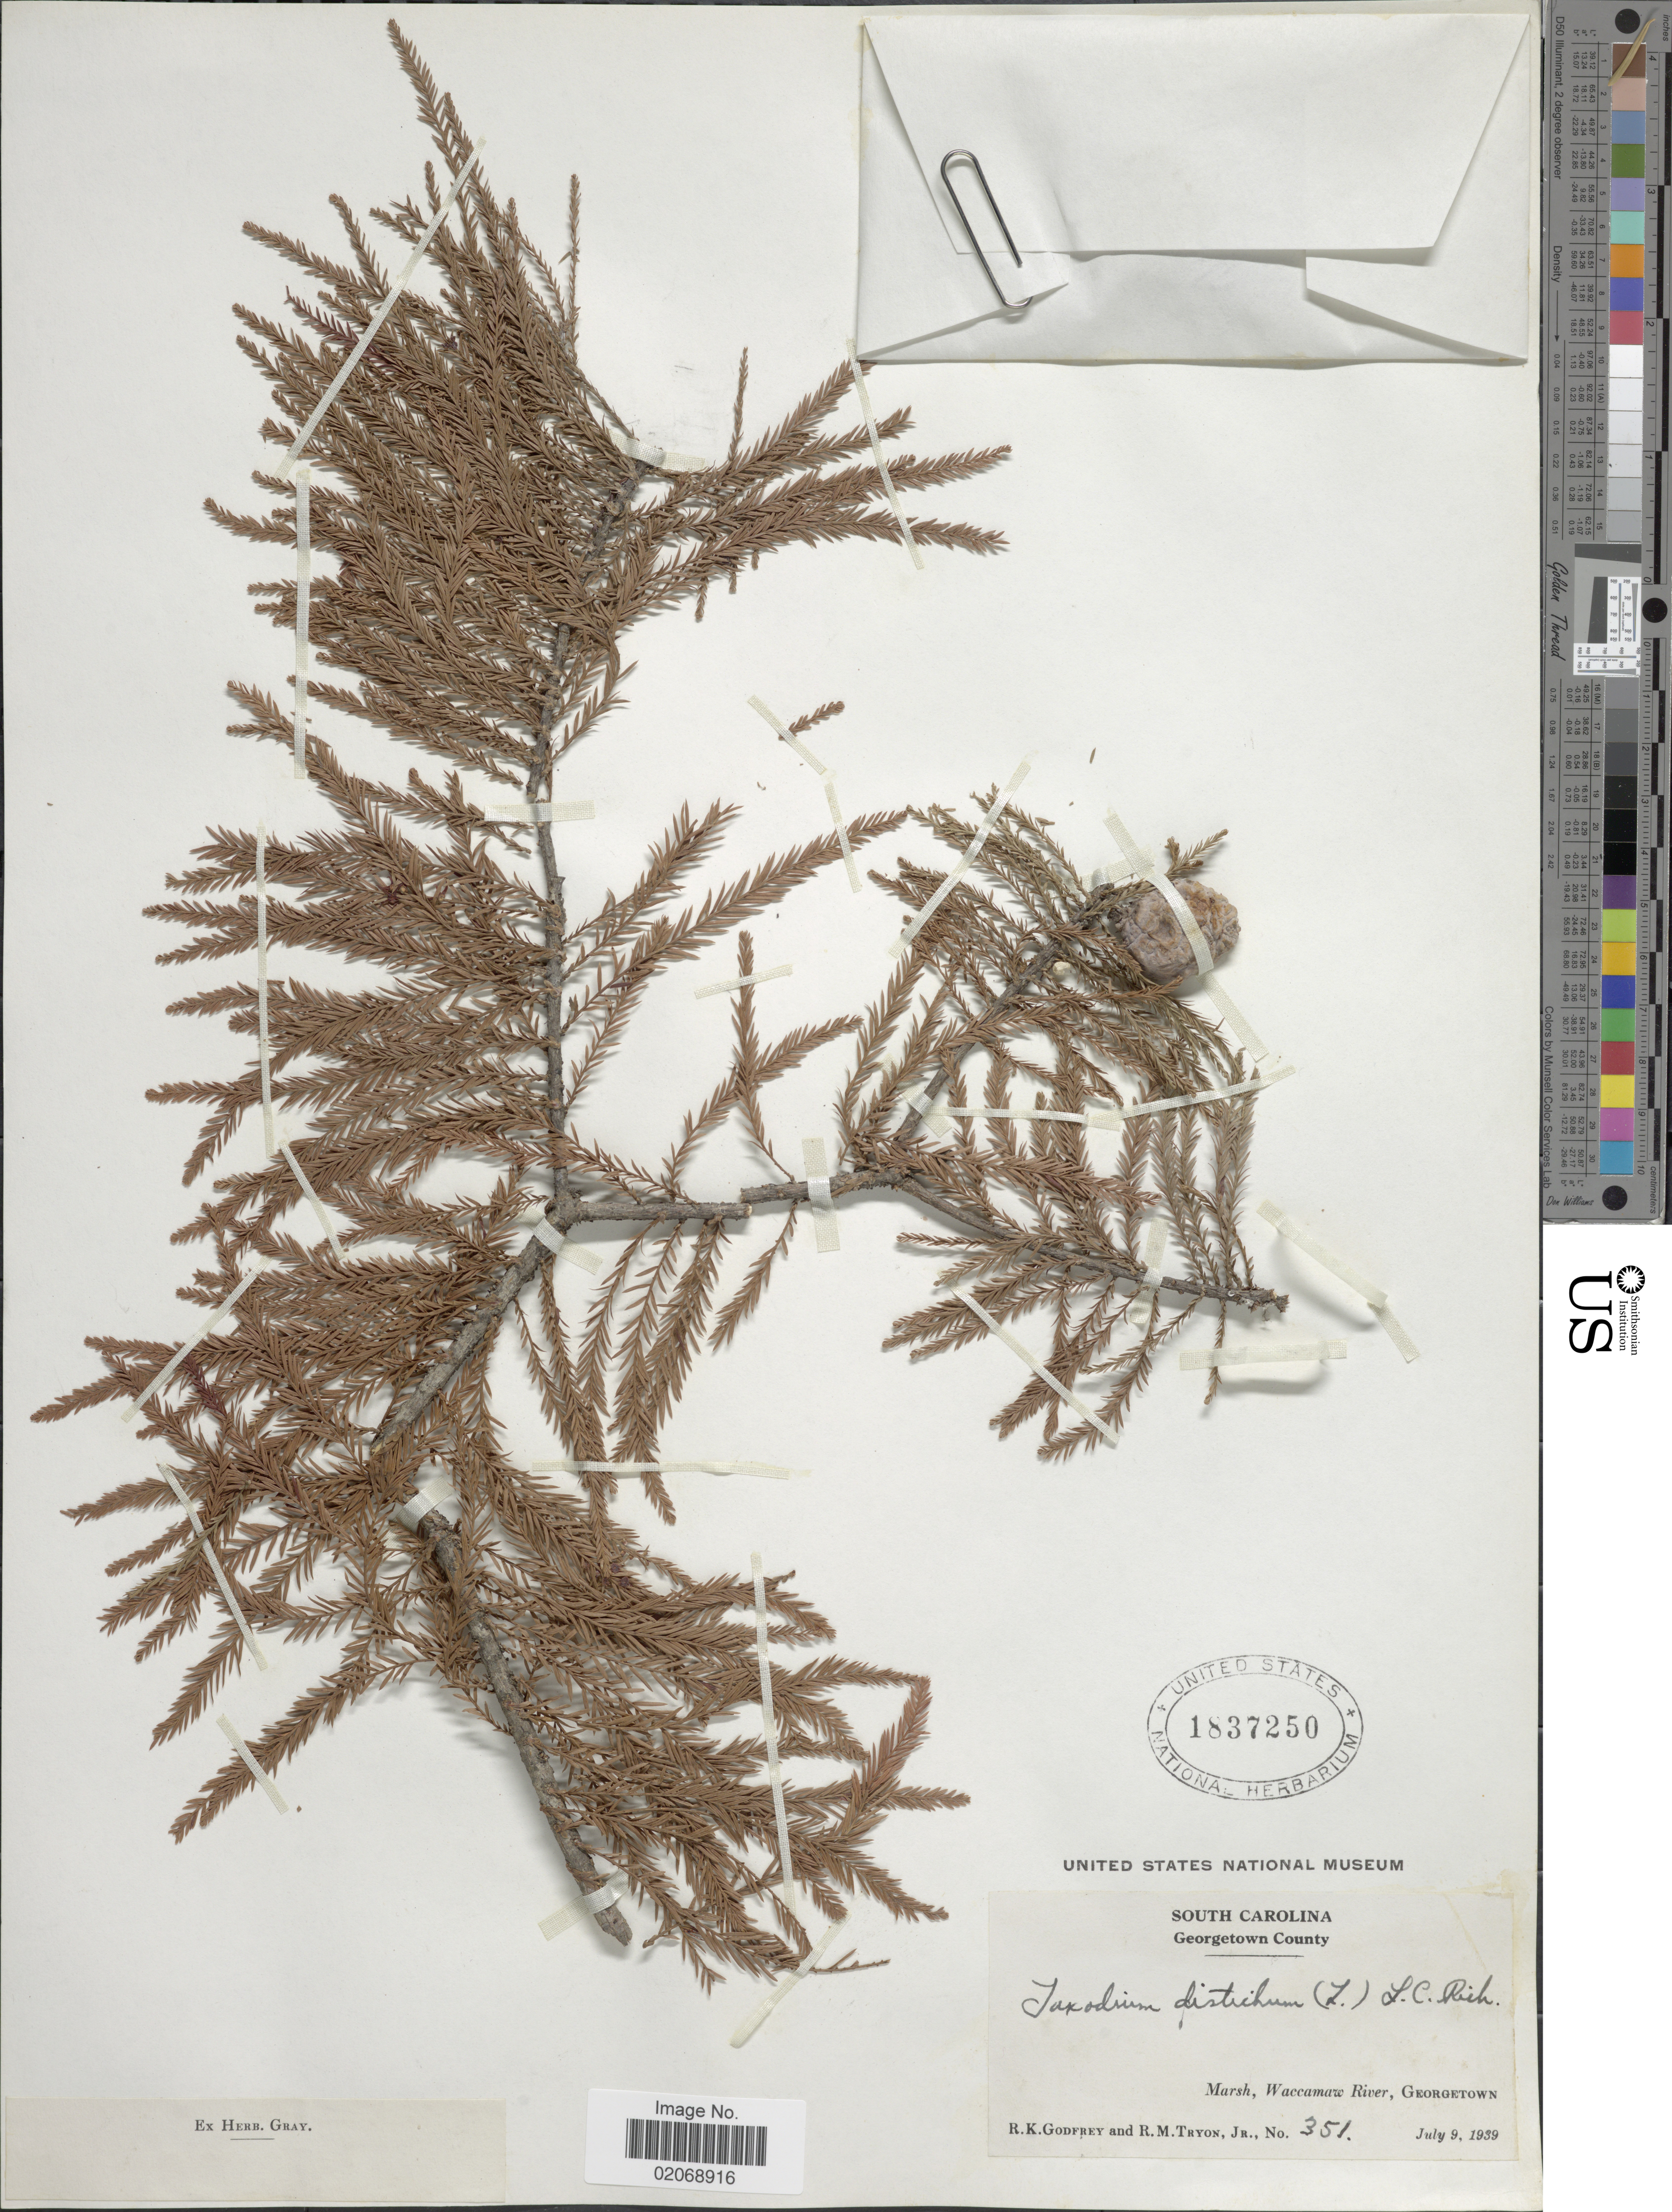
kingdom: Plantae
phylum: Tracheophyta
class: Pinopsida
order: Pinales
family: Cupressaceae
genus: Taxodium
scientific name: Taxodium distichum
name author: (L.) Rich.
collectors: R. K. Godfrey & R. M. Tryon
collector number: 351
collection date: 1939-07-09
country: United States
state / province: South Carolina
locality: Georgetown County, Marsh, Waccamaw River, Georgetown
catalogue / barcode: US 1837250